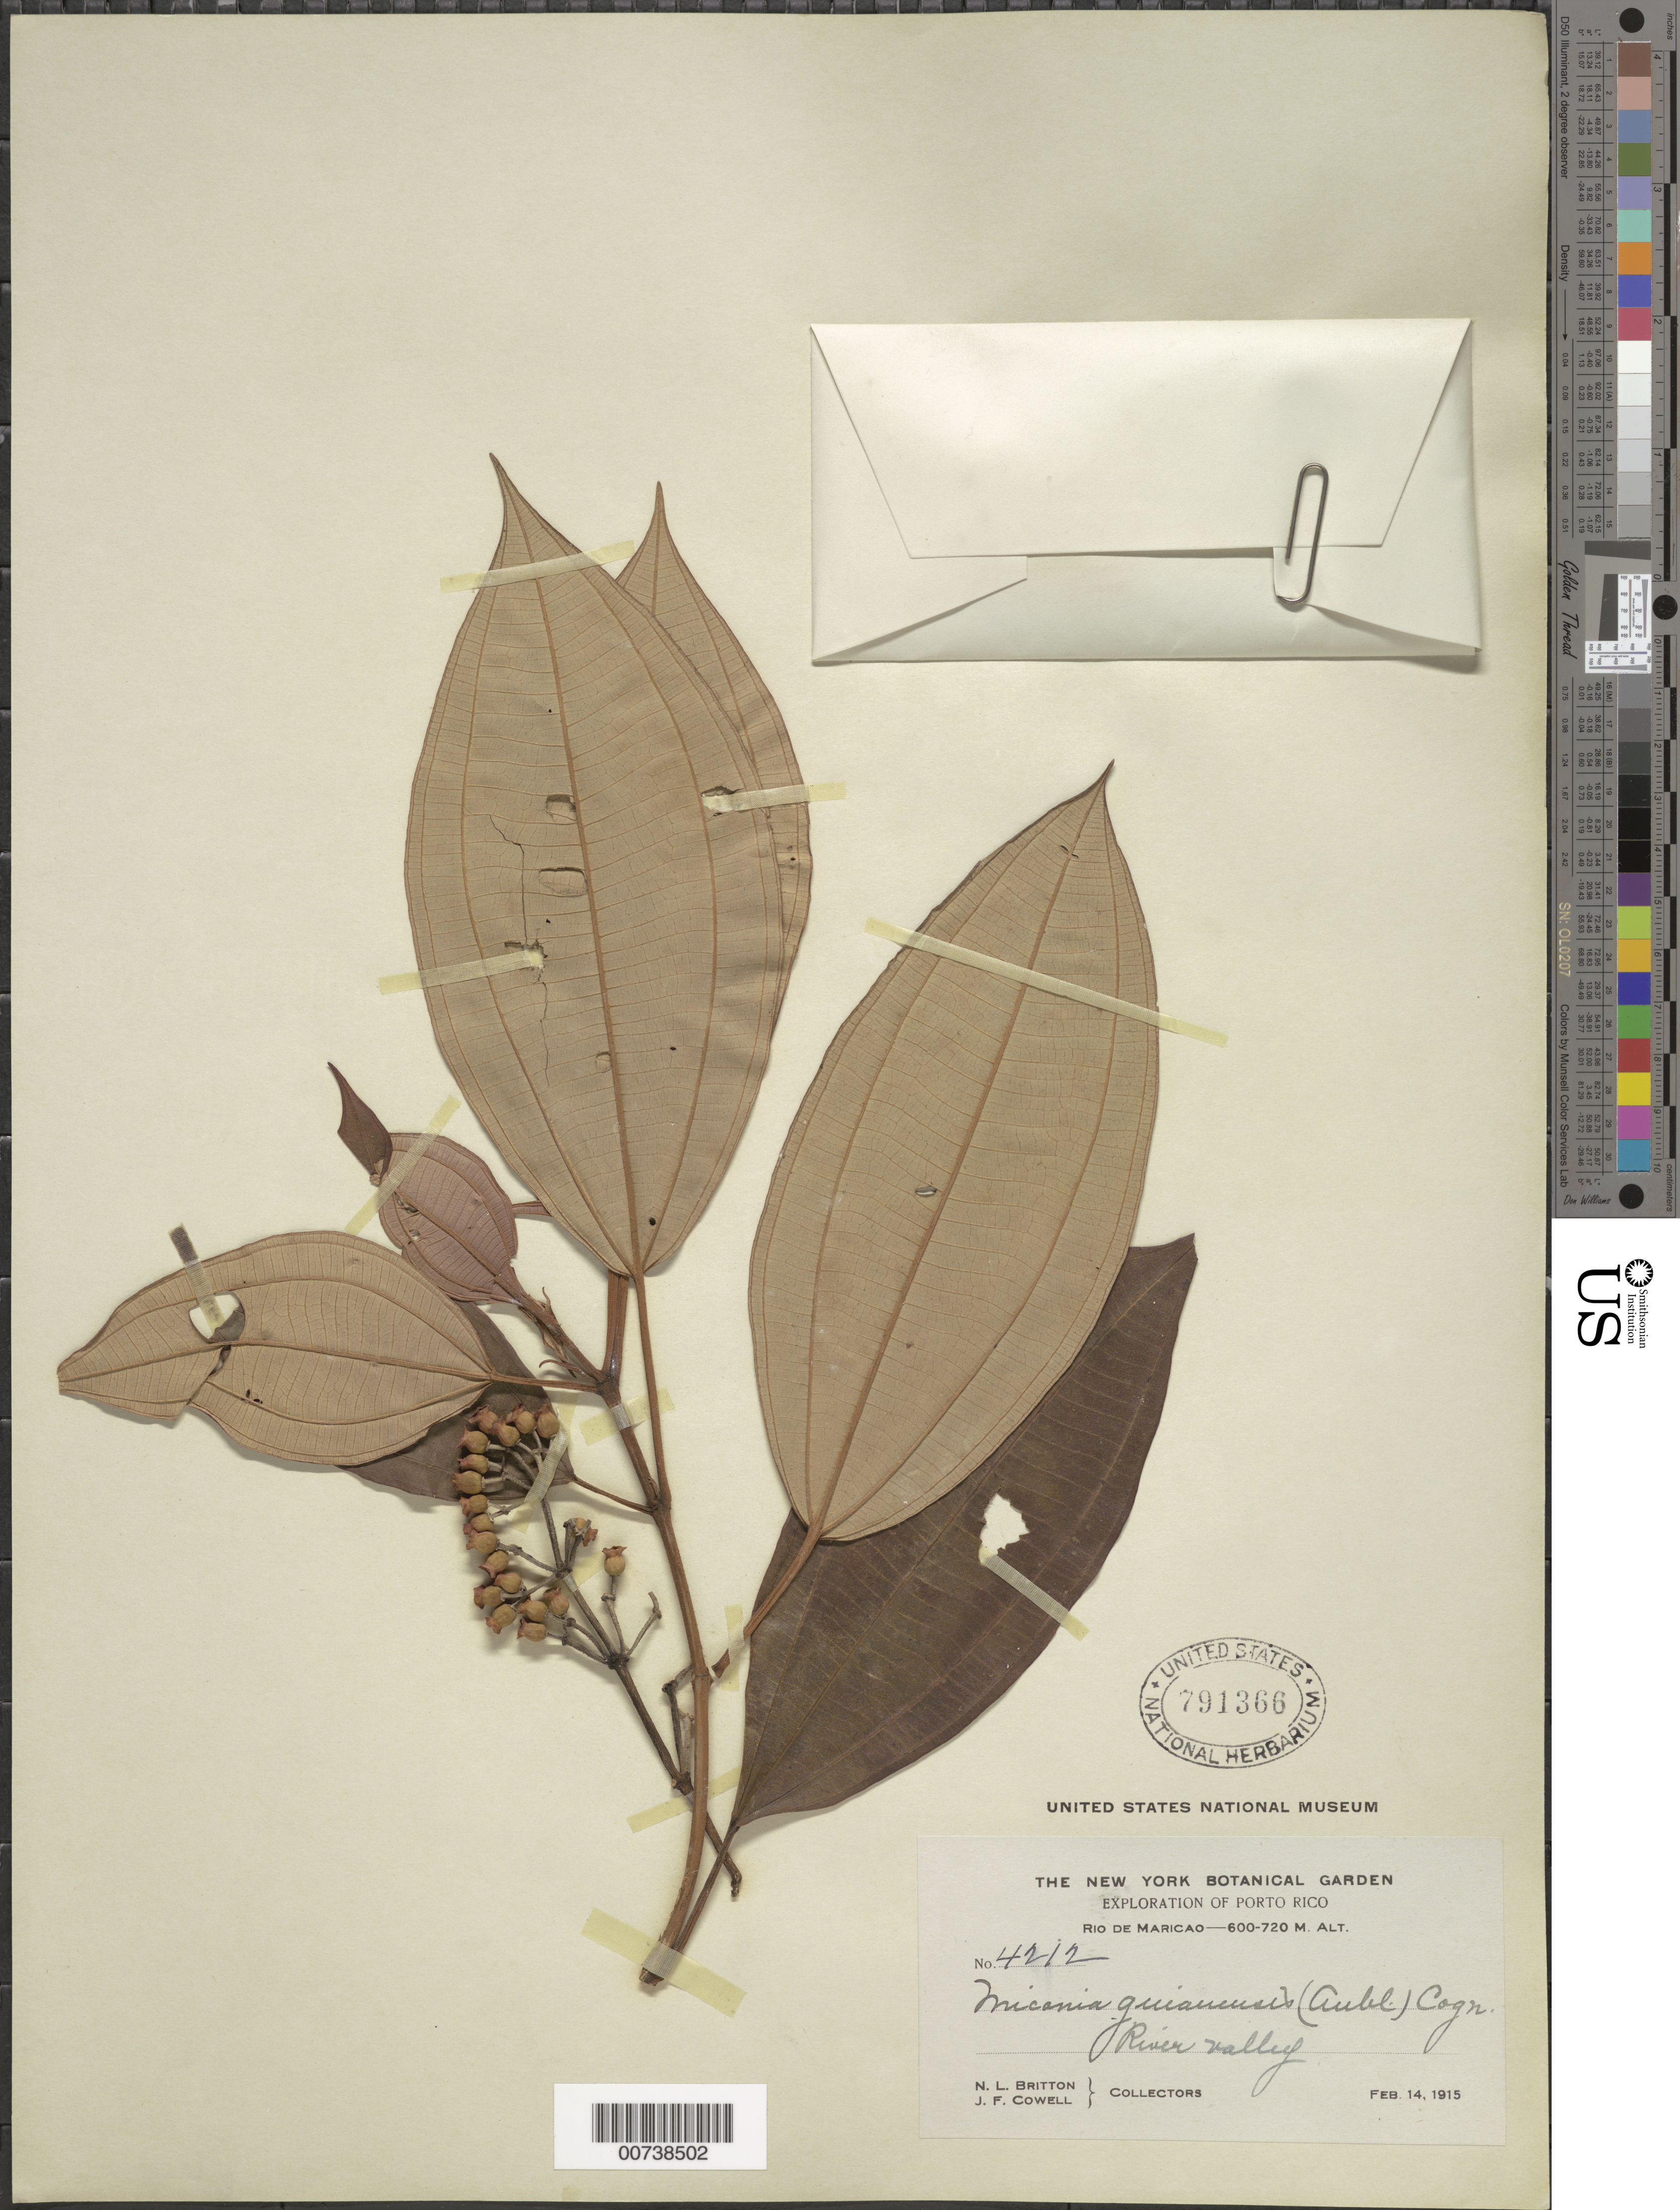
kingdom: Plantae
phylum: Tracheophyta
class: Magnoliopsida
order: Myrtales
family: Melastomataceae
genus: Miconia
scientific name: Miconia mirabilis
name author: (Aubl.) L.O. Williams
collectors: N. Britton & J. F. Cowell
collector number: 4212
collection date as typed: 14 Feb 1915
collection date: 1915-02-14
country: Puerto Rico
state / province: Maricao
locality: Rio Maricao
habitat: River valley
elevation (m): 600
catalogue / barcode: US 791366